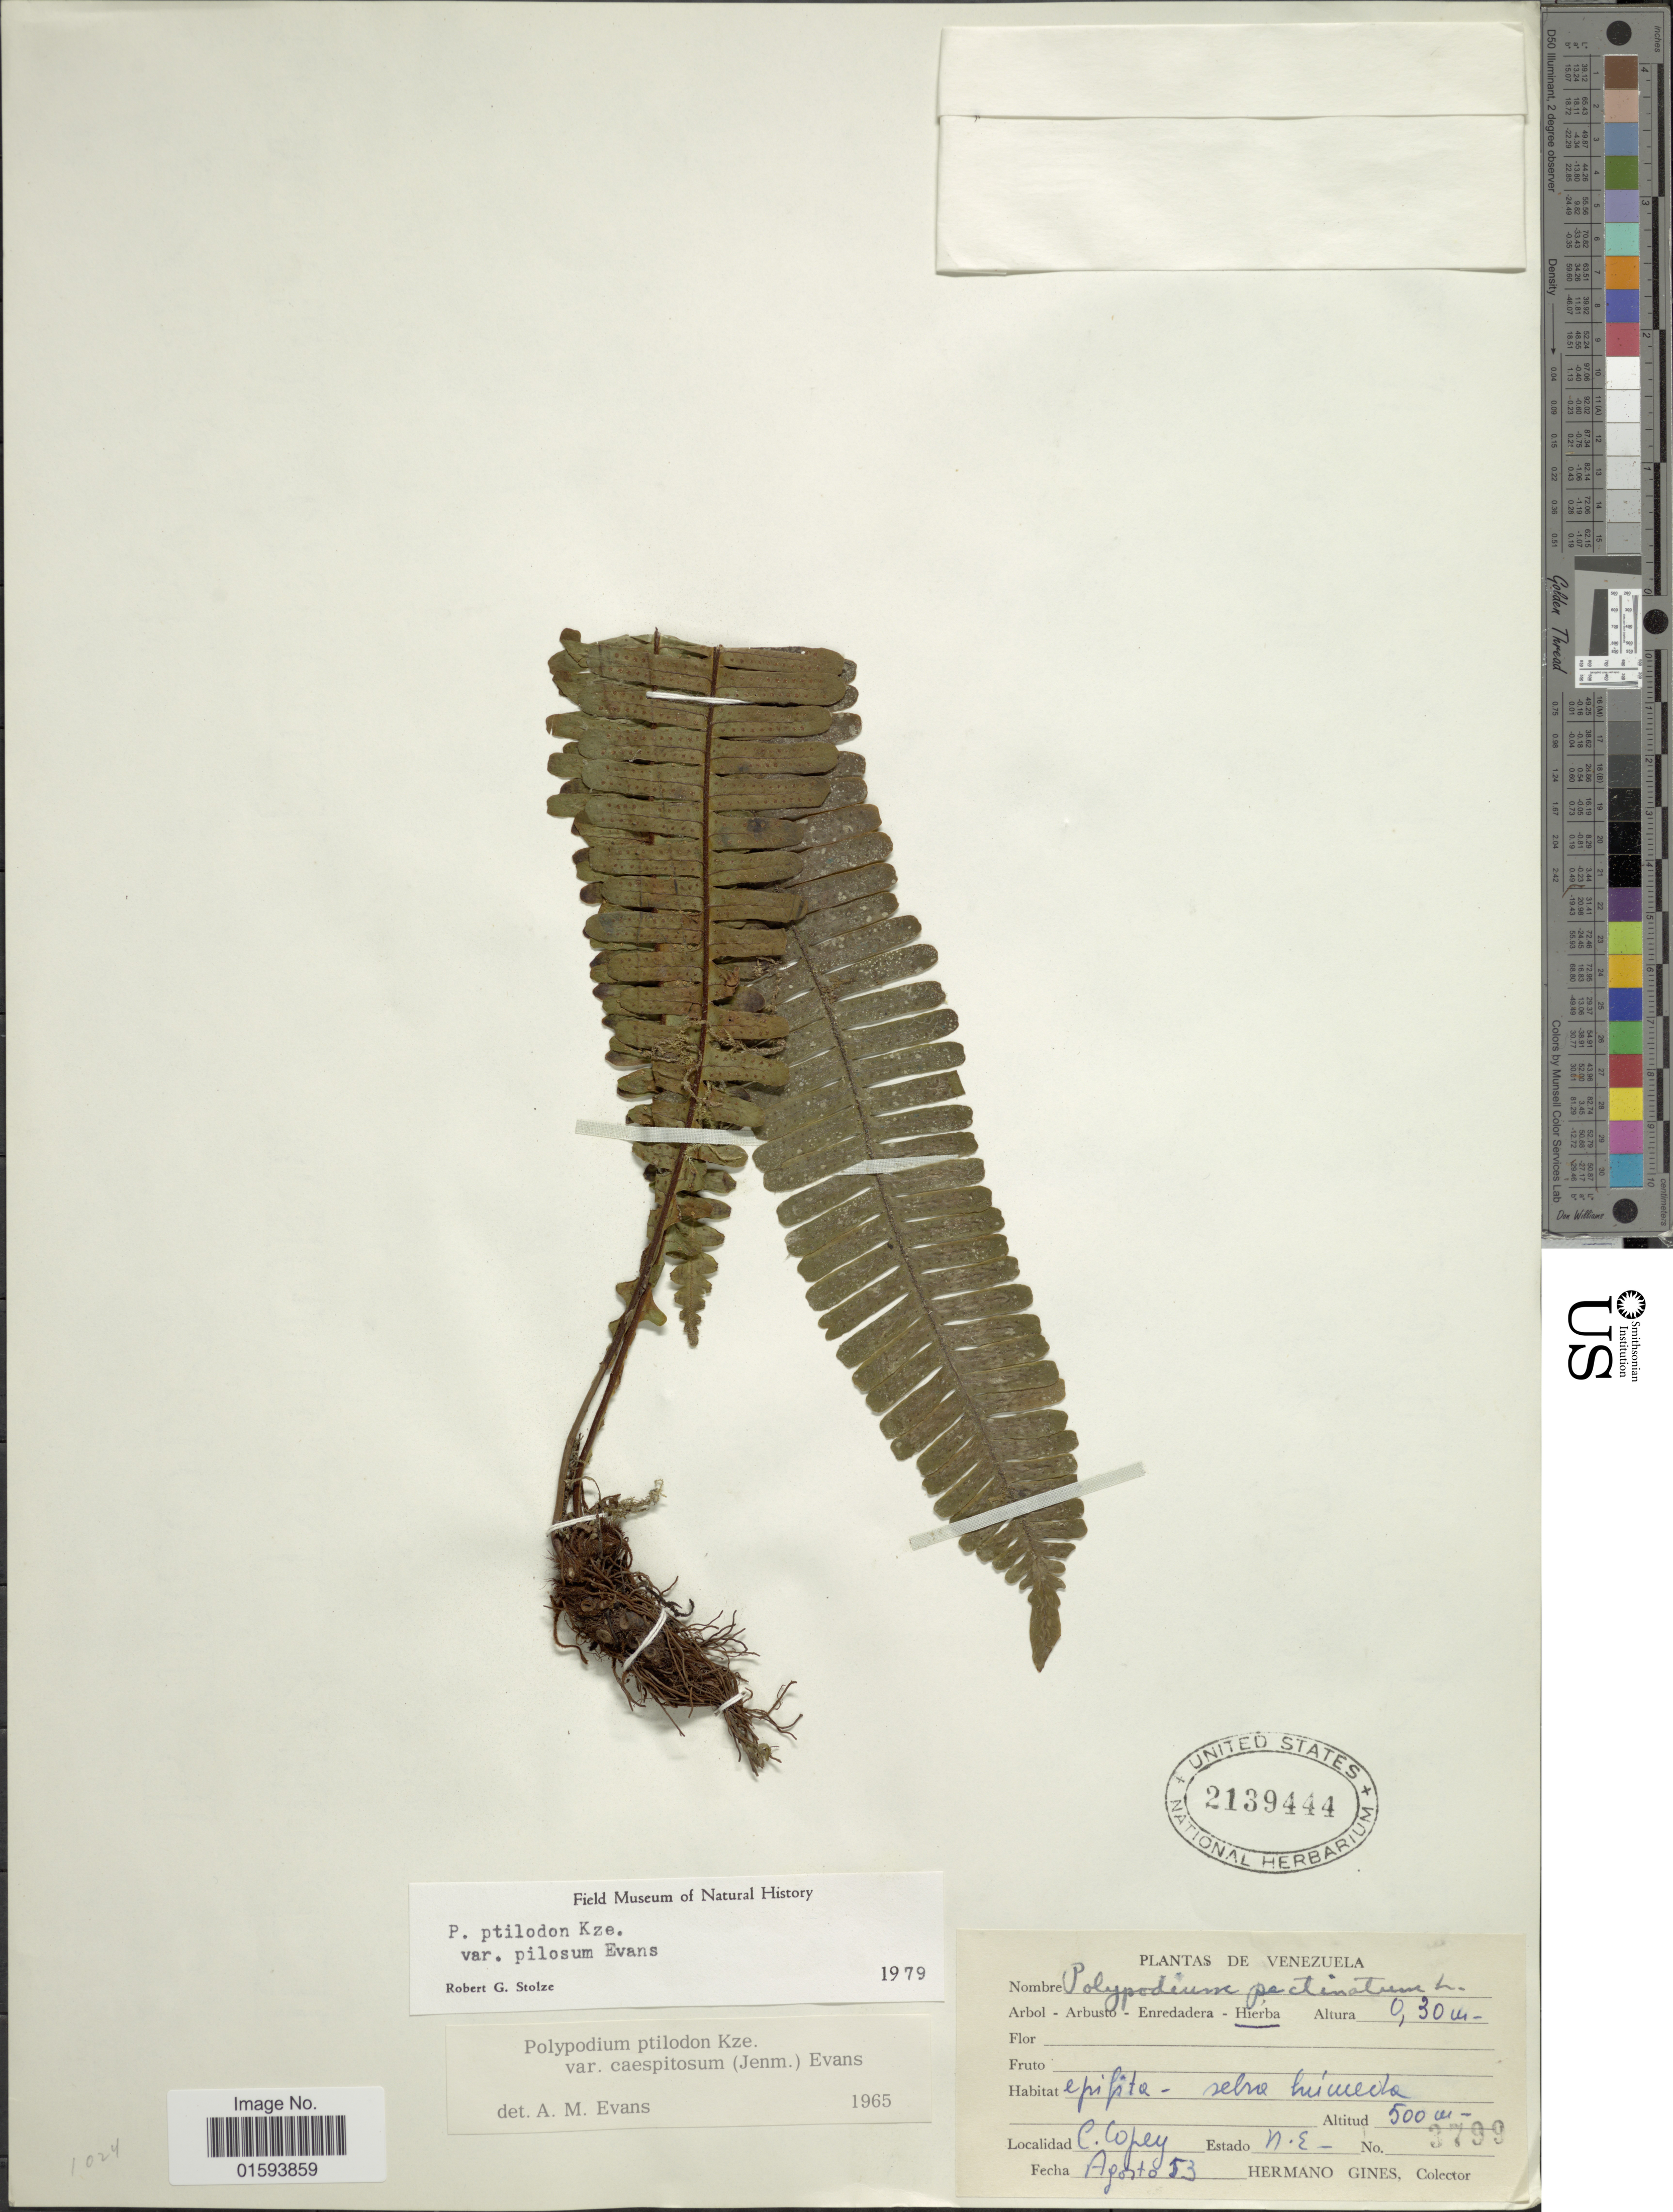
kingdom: Plantae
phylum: Tracheophyta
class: Polypodiopsida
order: Polypodiales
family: Polypodiaceae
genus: Pecluma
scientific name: Pecluma ptilodos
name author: (Kunze) Price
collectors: Bro. Gines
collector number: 3799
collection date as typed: Transcribed d/m/y: /8/53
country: Venezuela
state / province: Nueva Esparta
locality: C. Copey, Estado N.E. [Cerro Copey, State of Nueva Esparta]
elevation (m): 500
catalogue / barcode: US 2139444